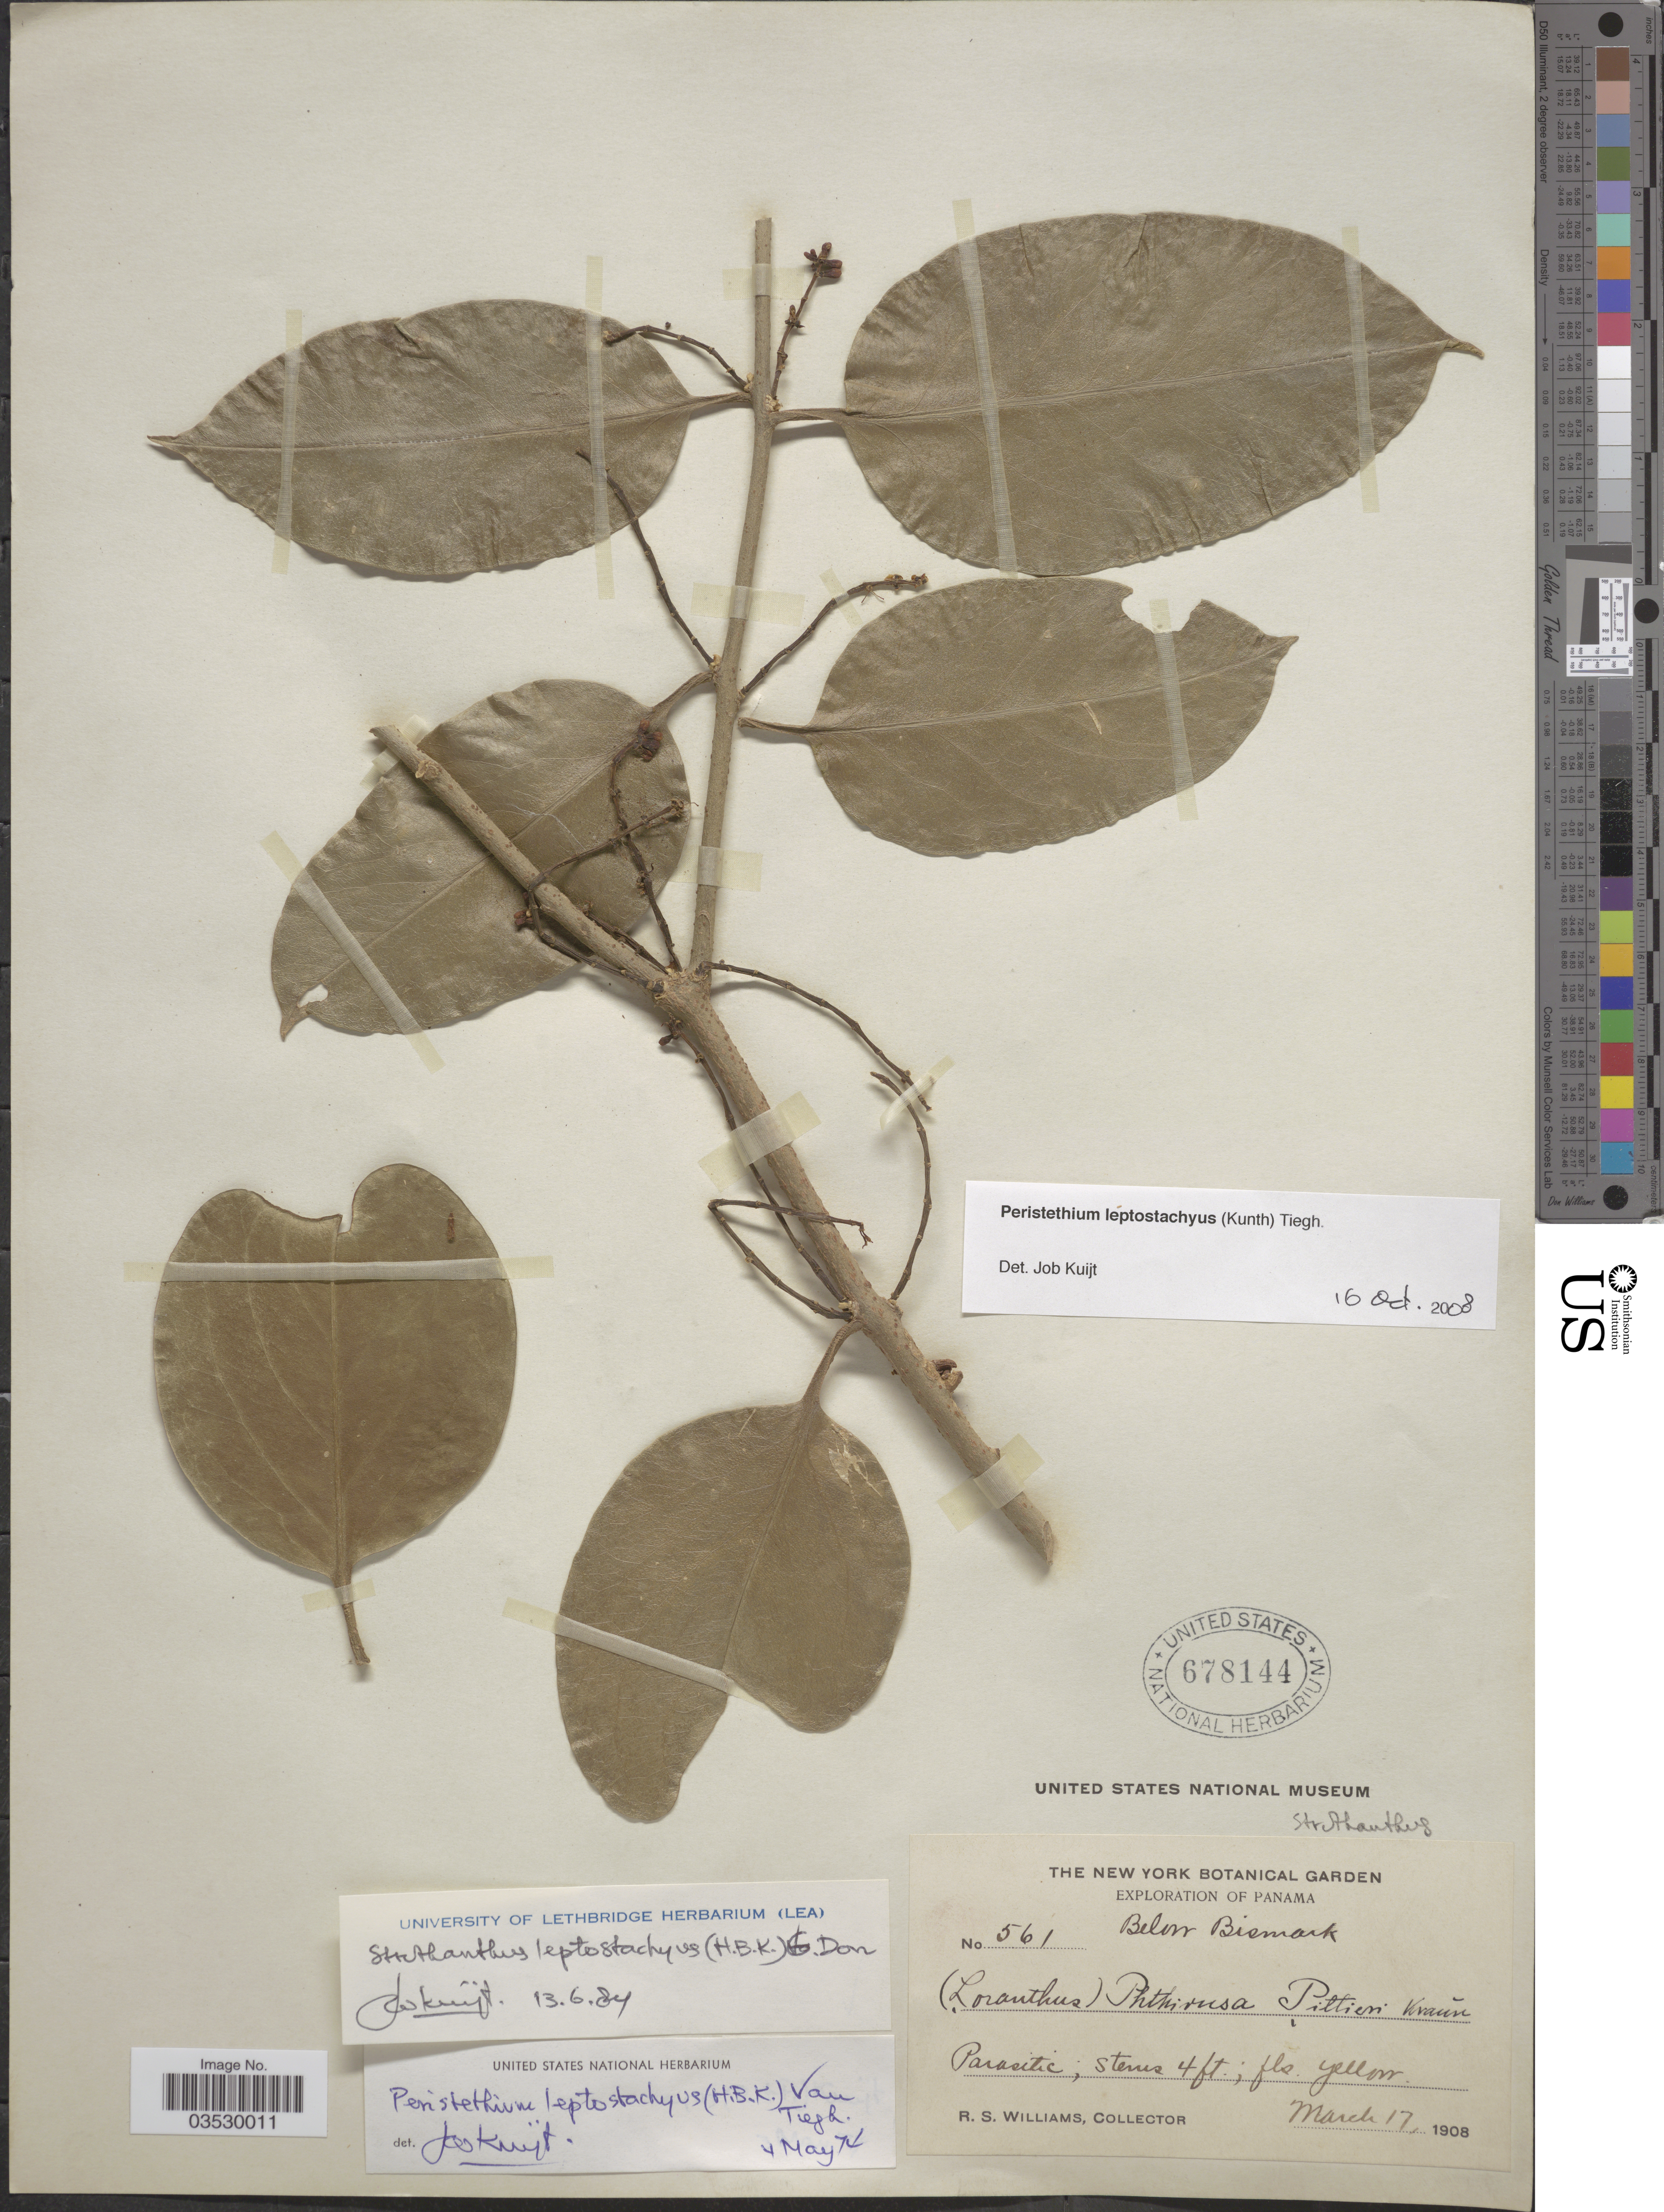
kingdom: Plantae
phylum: Tracheophyta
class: Magnoliopsida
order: Santalales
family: Loranthaceae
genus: Struthanthus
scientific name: Struthanthus leptostachyus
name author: Kunth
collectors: R. S. Williams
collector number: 561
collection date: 1908-03-17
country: Panama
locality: Below Bismark.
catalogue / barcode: US 678144